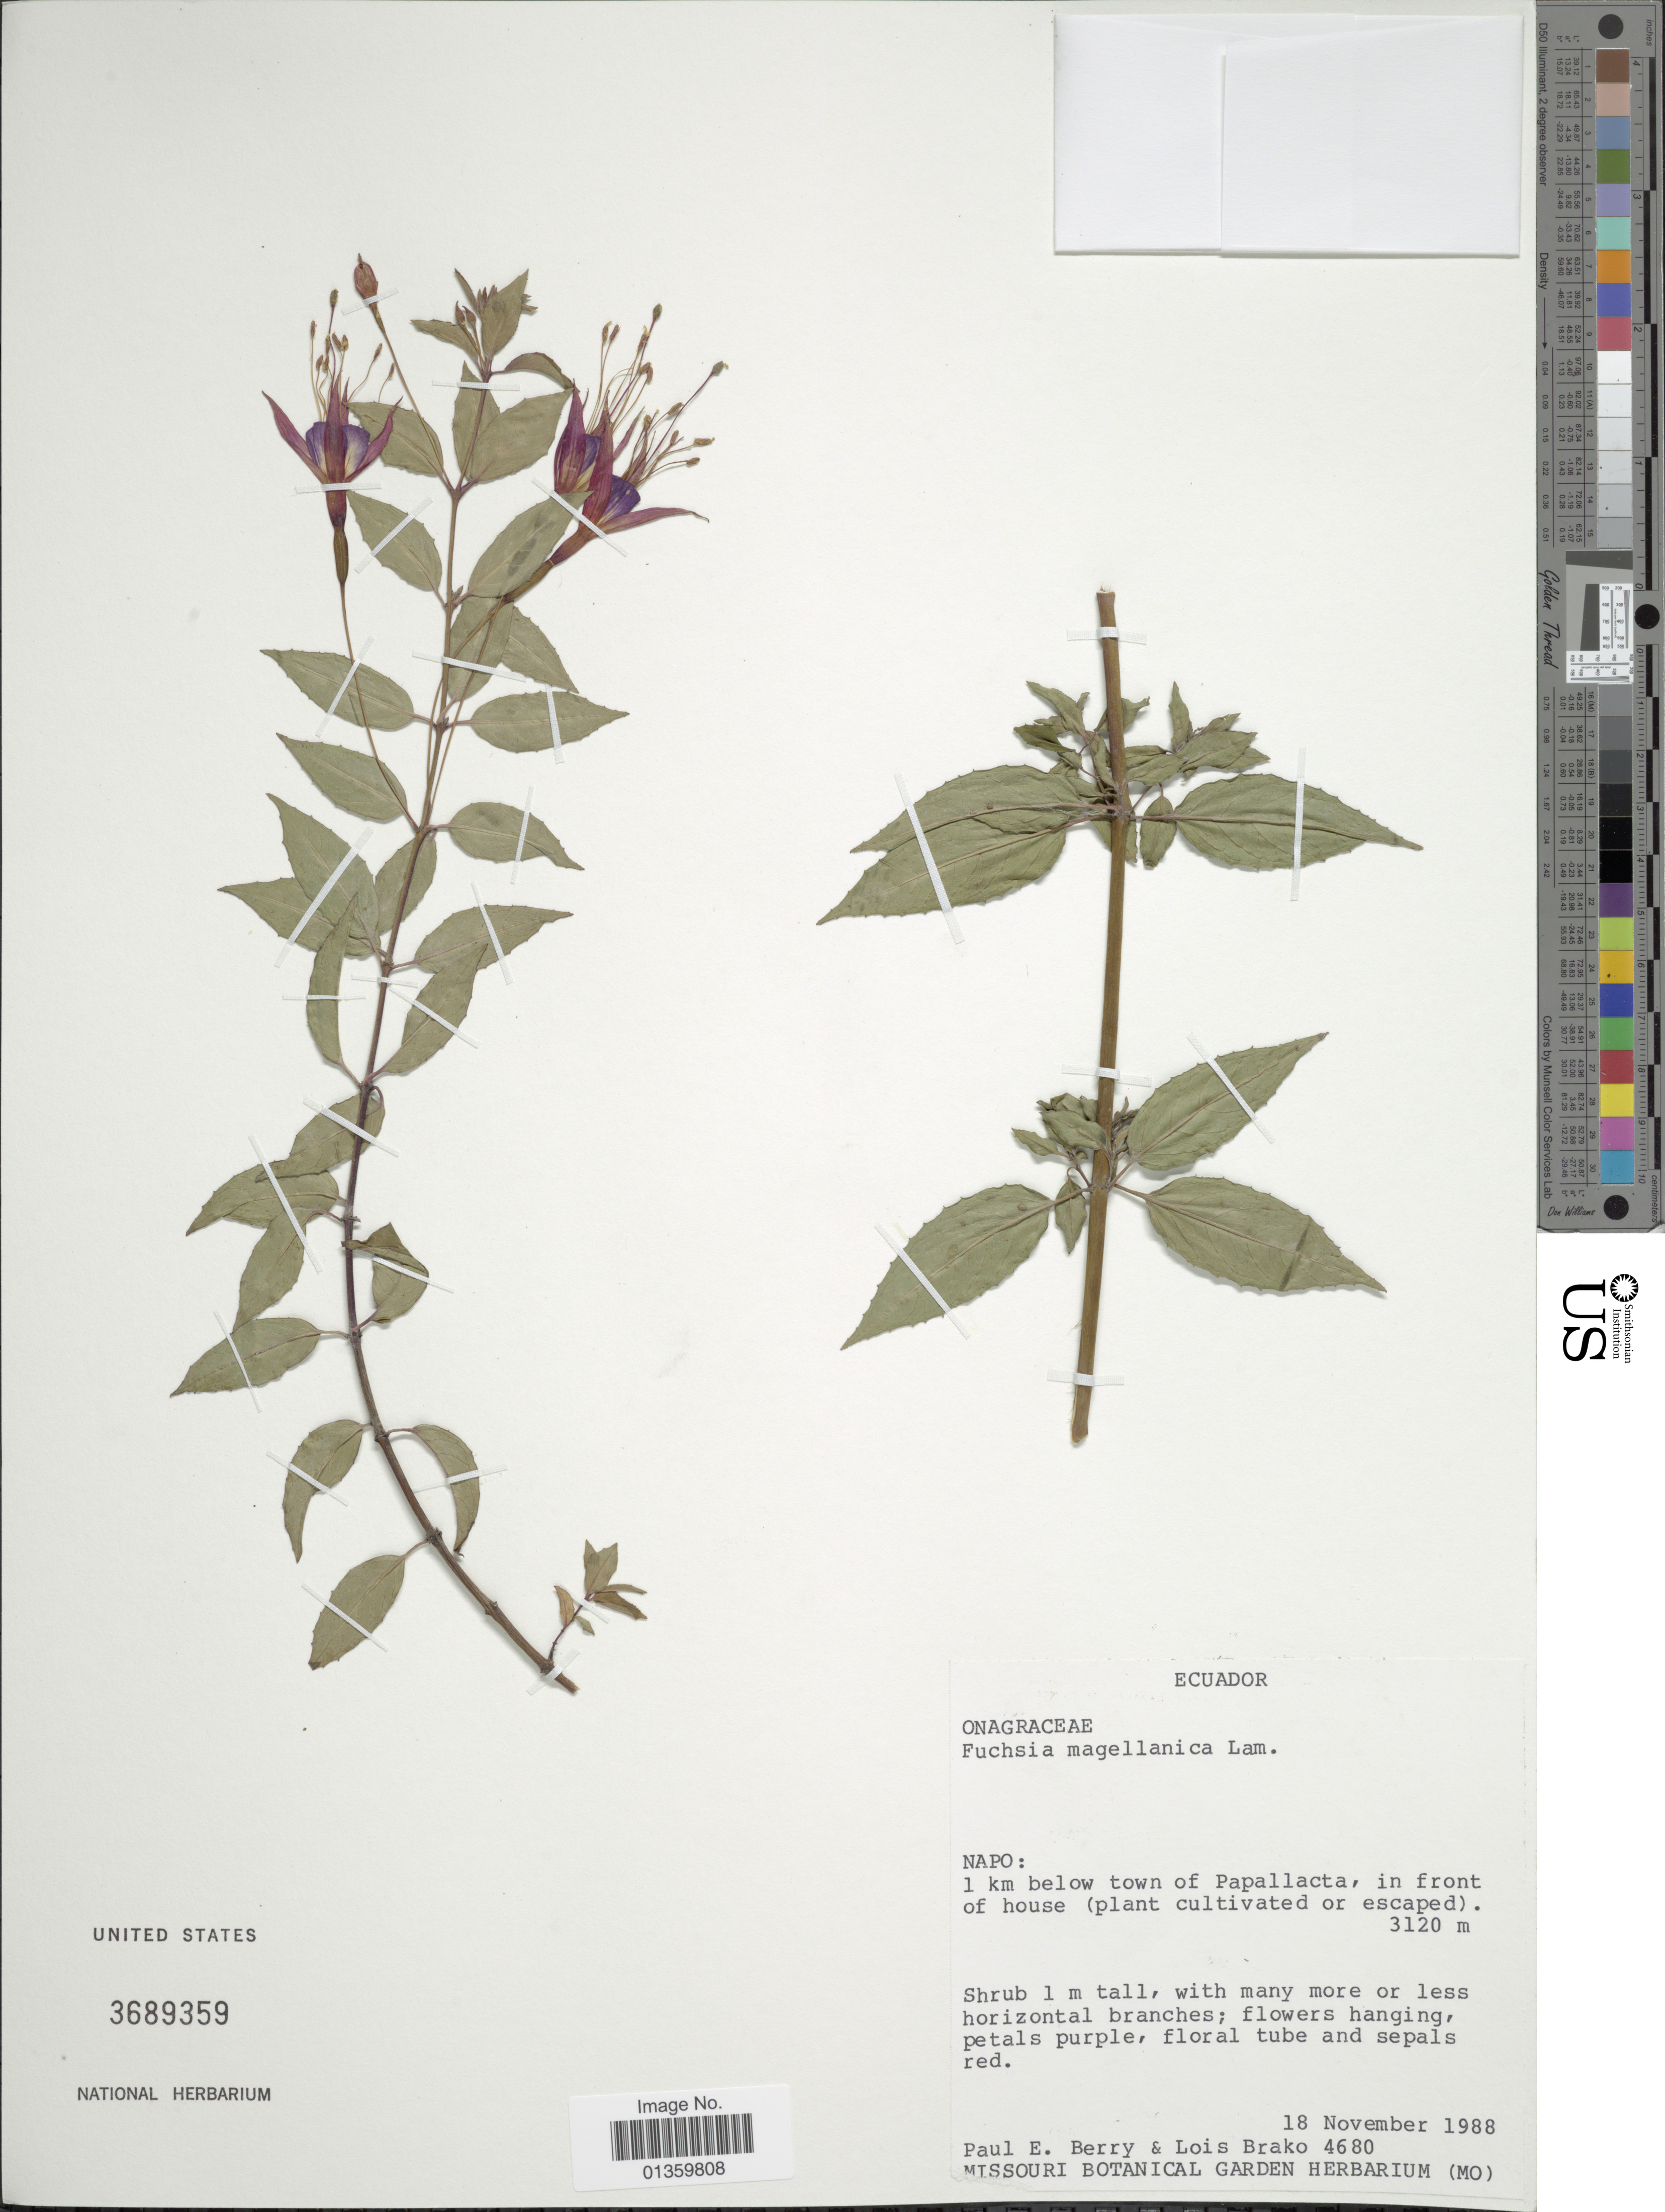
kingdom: Plantae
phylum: Tracheophyta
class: Magnoliopsida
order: Myrtales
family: Onagraceae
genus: Fuchsia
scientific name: Fuchsia magellanica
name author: Lam.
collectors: P. E. Berry & L. Brako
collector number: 4680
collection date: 1988-11-18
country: Ecuador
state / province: Napo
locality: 1 km below town of Papallacta, in front of house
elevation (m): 3120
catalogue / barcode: US 3689359